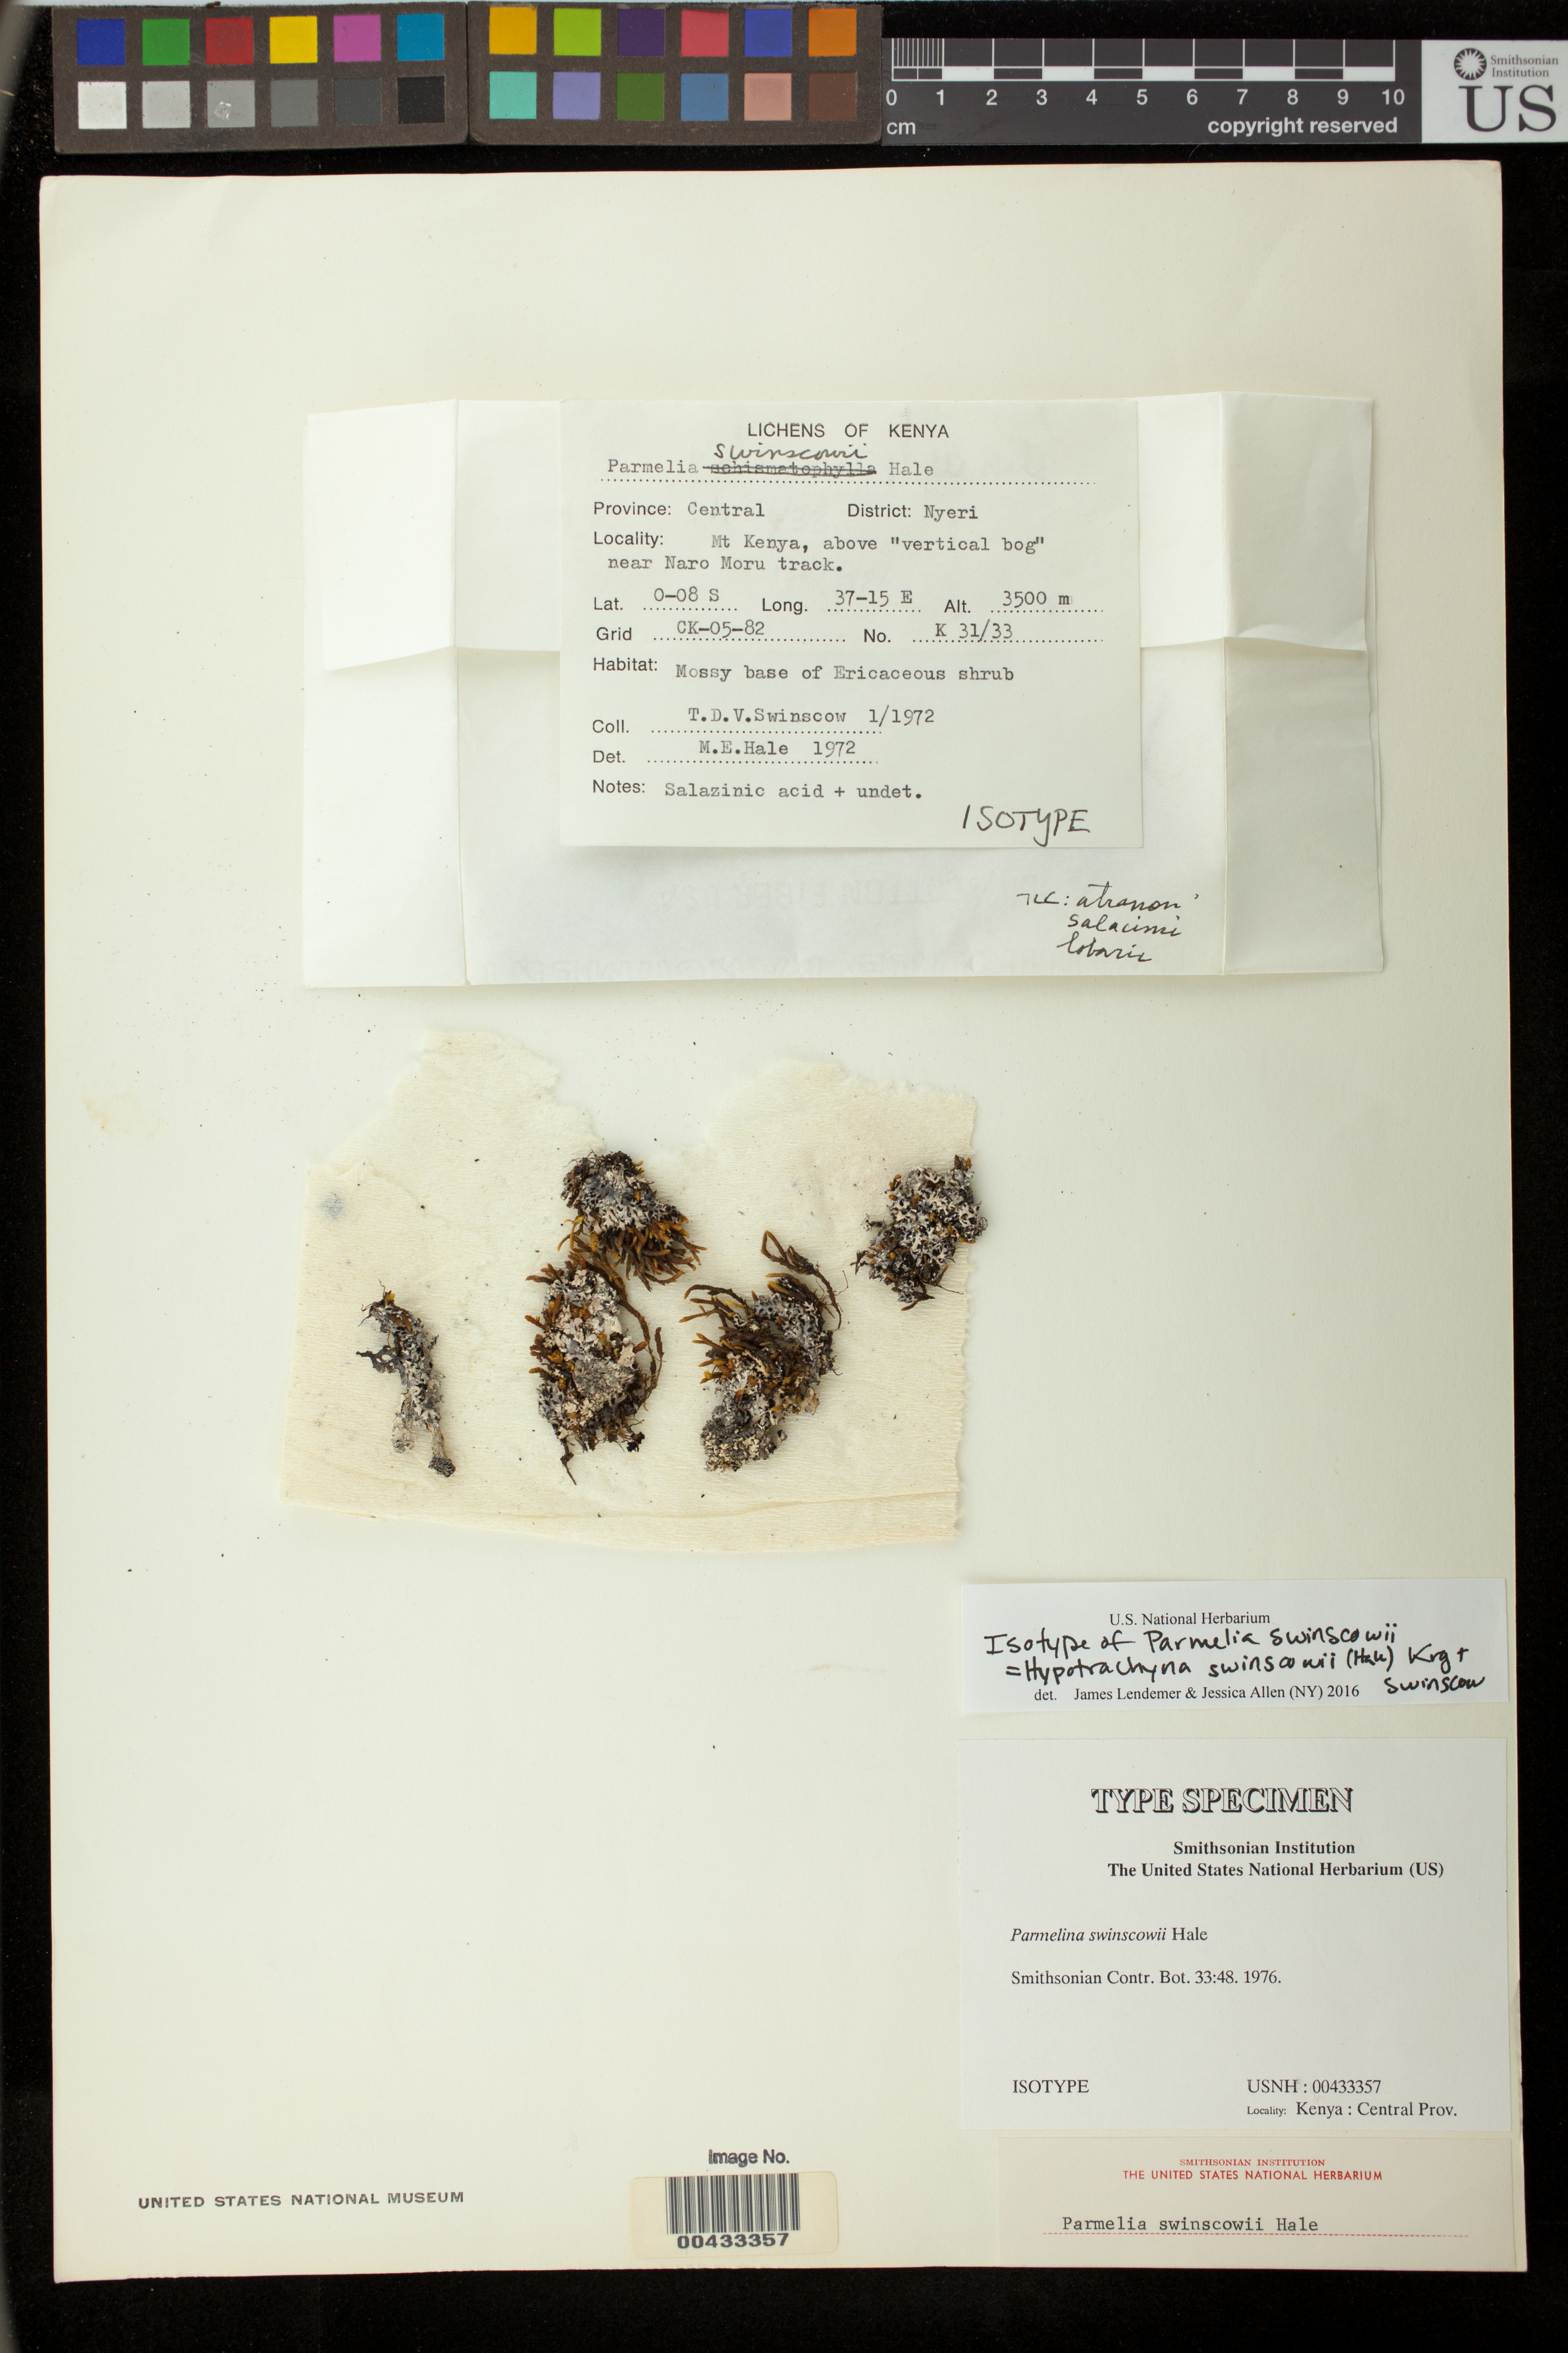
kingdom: Fungi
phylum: Ascomycota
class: Lecanoromycetes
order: Lecanorales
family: Parmeliaceae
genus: Parmelina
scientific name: Parmelina swinscowii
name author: Hale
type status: Isotype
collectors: T. D. V. Swinscow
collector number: K 31/33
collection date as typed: Jan 1972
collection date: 1972-01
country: Kenya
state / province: Nyeri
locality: Mt. Kenya, near Naro Moru Track.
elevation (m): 3500